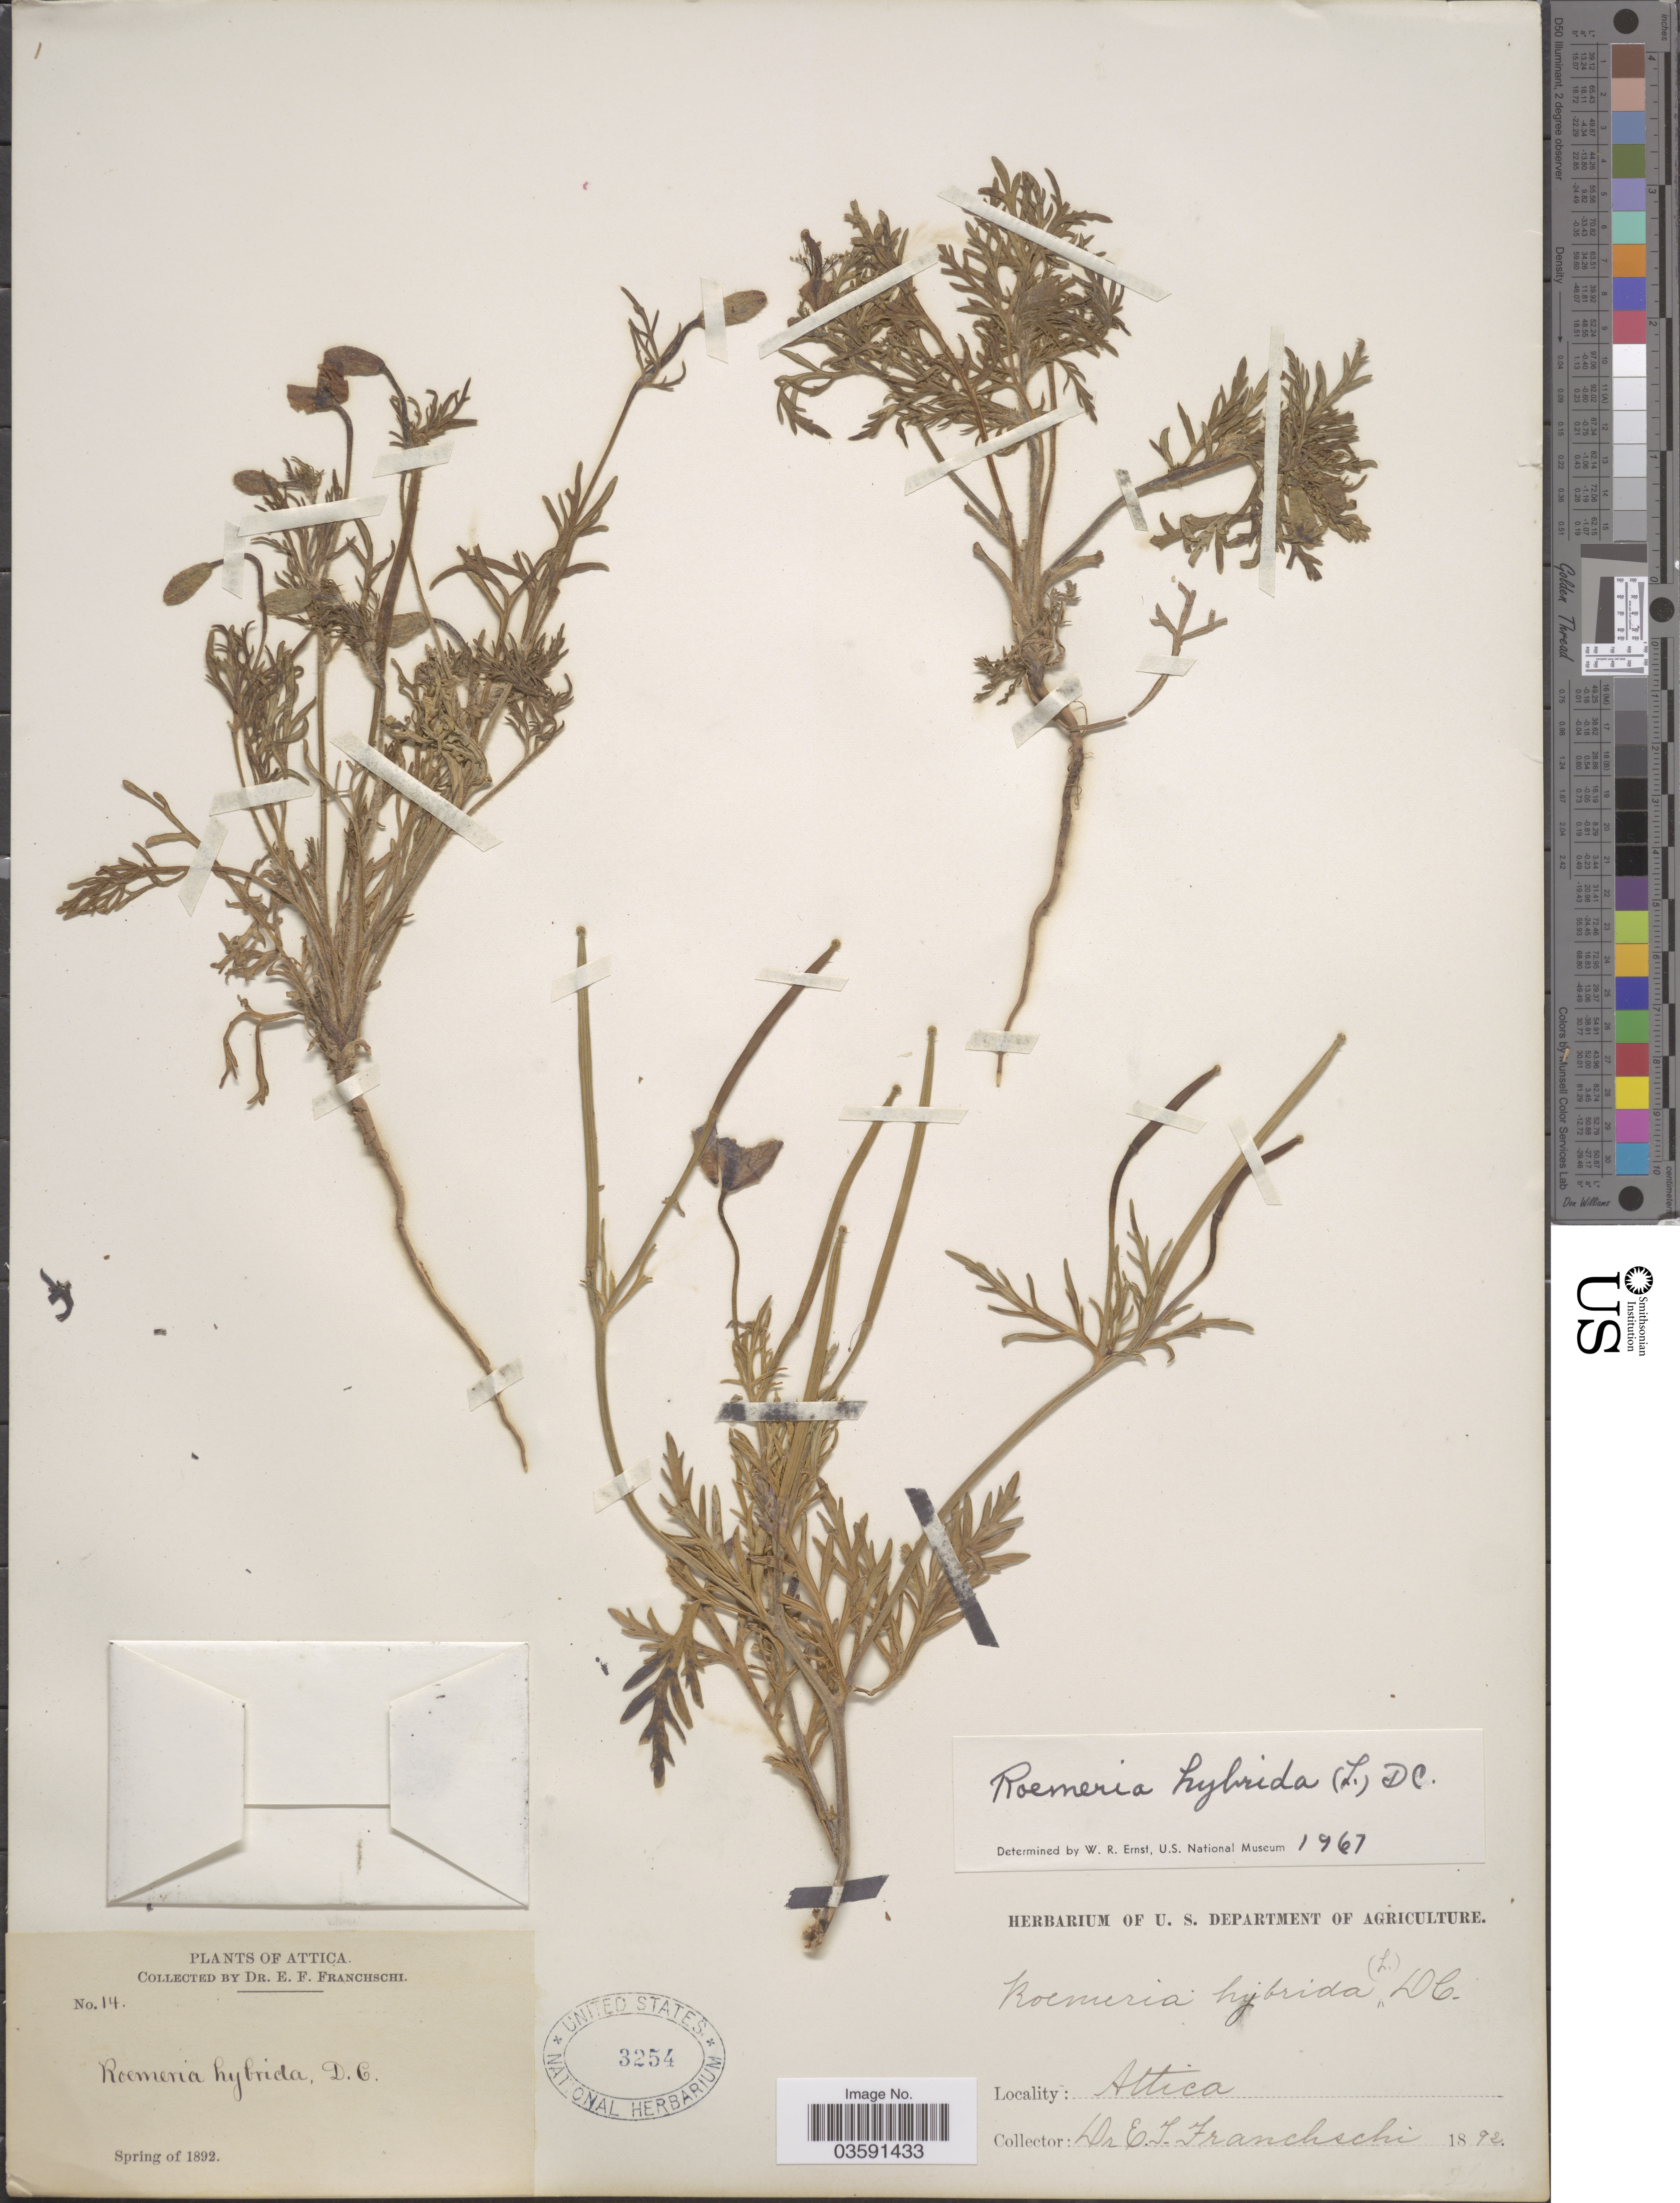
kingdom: Plantae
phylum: Tracheophyta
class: Magnoliopsida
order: Ranunculales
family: Papaveraceae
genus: Papaver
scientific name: Papaver dodecandrum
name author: (Forssk.) Medik.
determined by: Strong, M. T., (US), Smithsonian Institution - National Museum of Natural History (UNITED STATES)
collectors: E. Franchschi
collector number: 14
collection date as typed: Spring of 1892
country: Greece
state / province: Attica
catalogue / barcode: US 3254